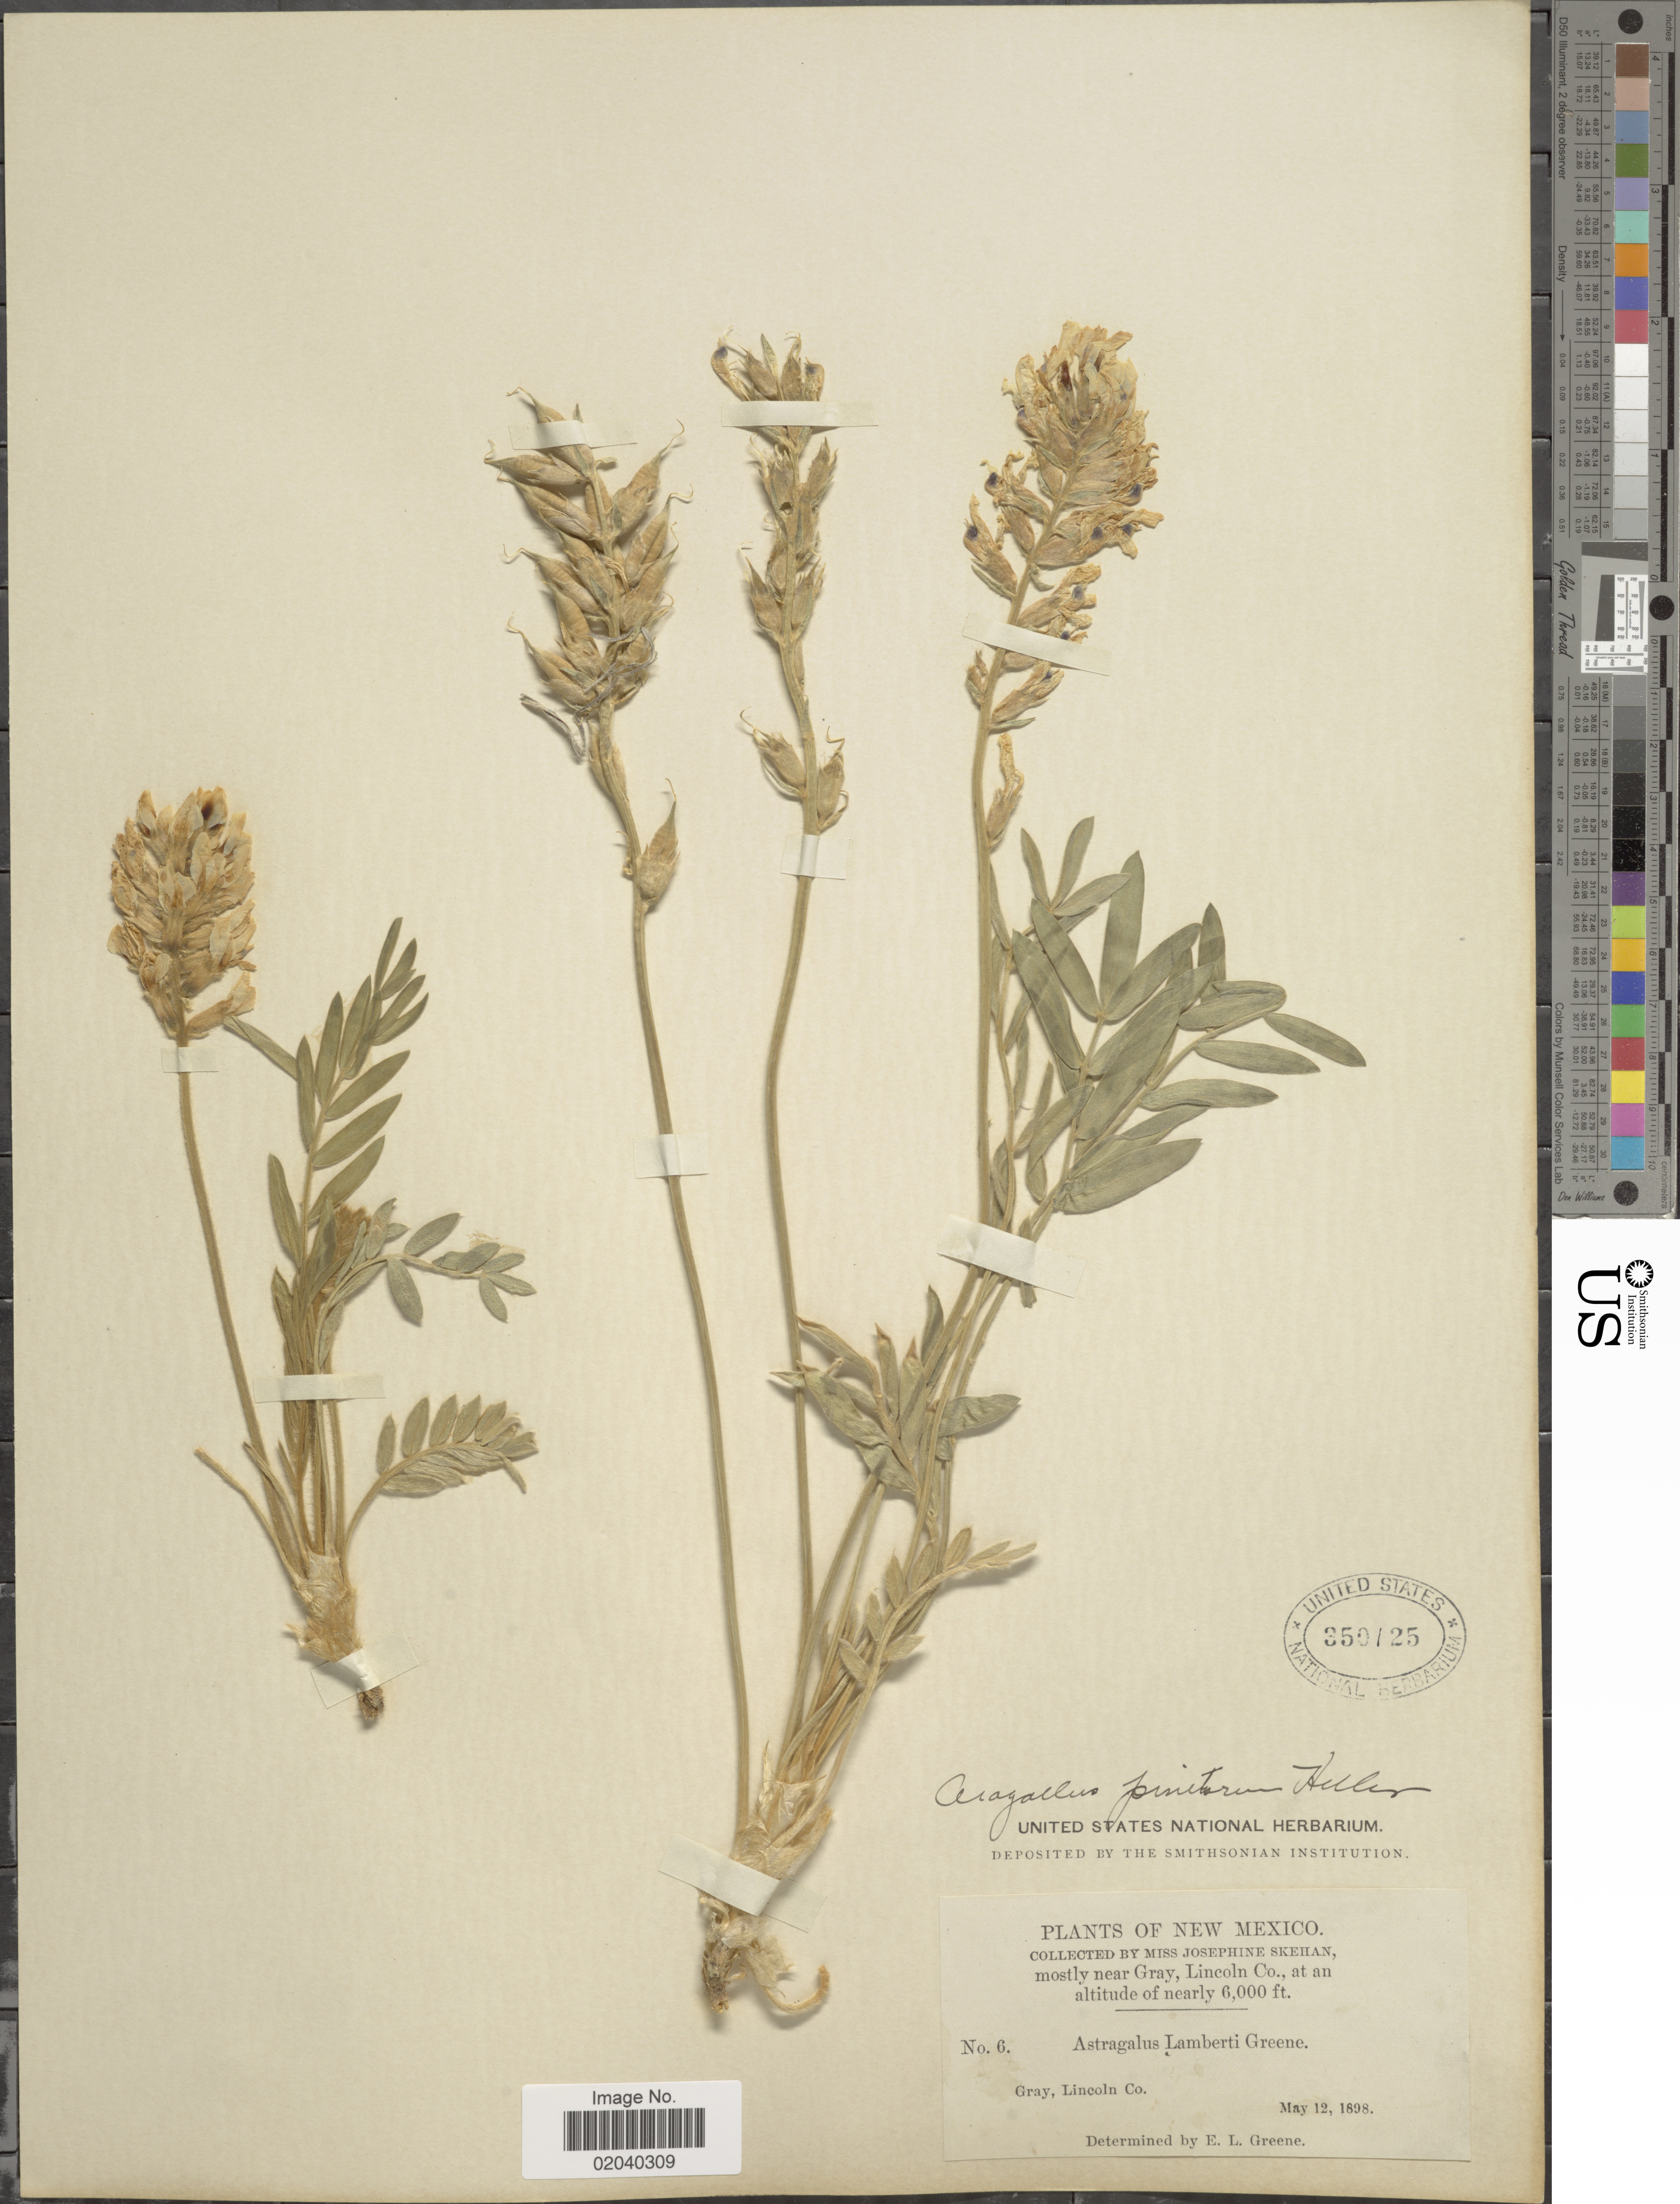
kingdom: Plantae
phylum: Tracheophyta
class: Magnoliopsida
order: Fabales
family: Fabaceae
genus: Oxytropis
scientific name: Oxytropis sericea var. sericea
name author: Nutt.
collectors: J. Skehan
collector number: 6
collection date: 1898-05-12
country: United States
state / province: New Mexico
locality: Near Gray, Lincoln Co.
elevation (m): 1829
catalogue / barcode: US 350125